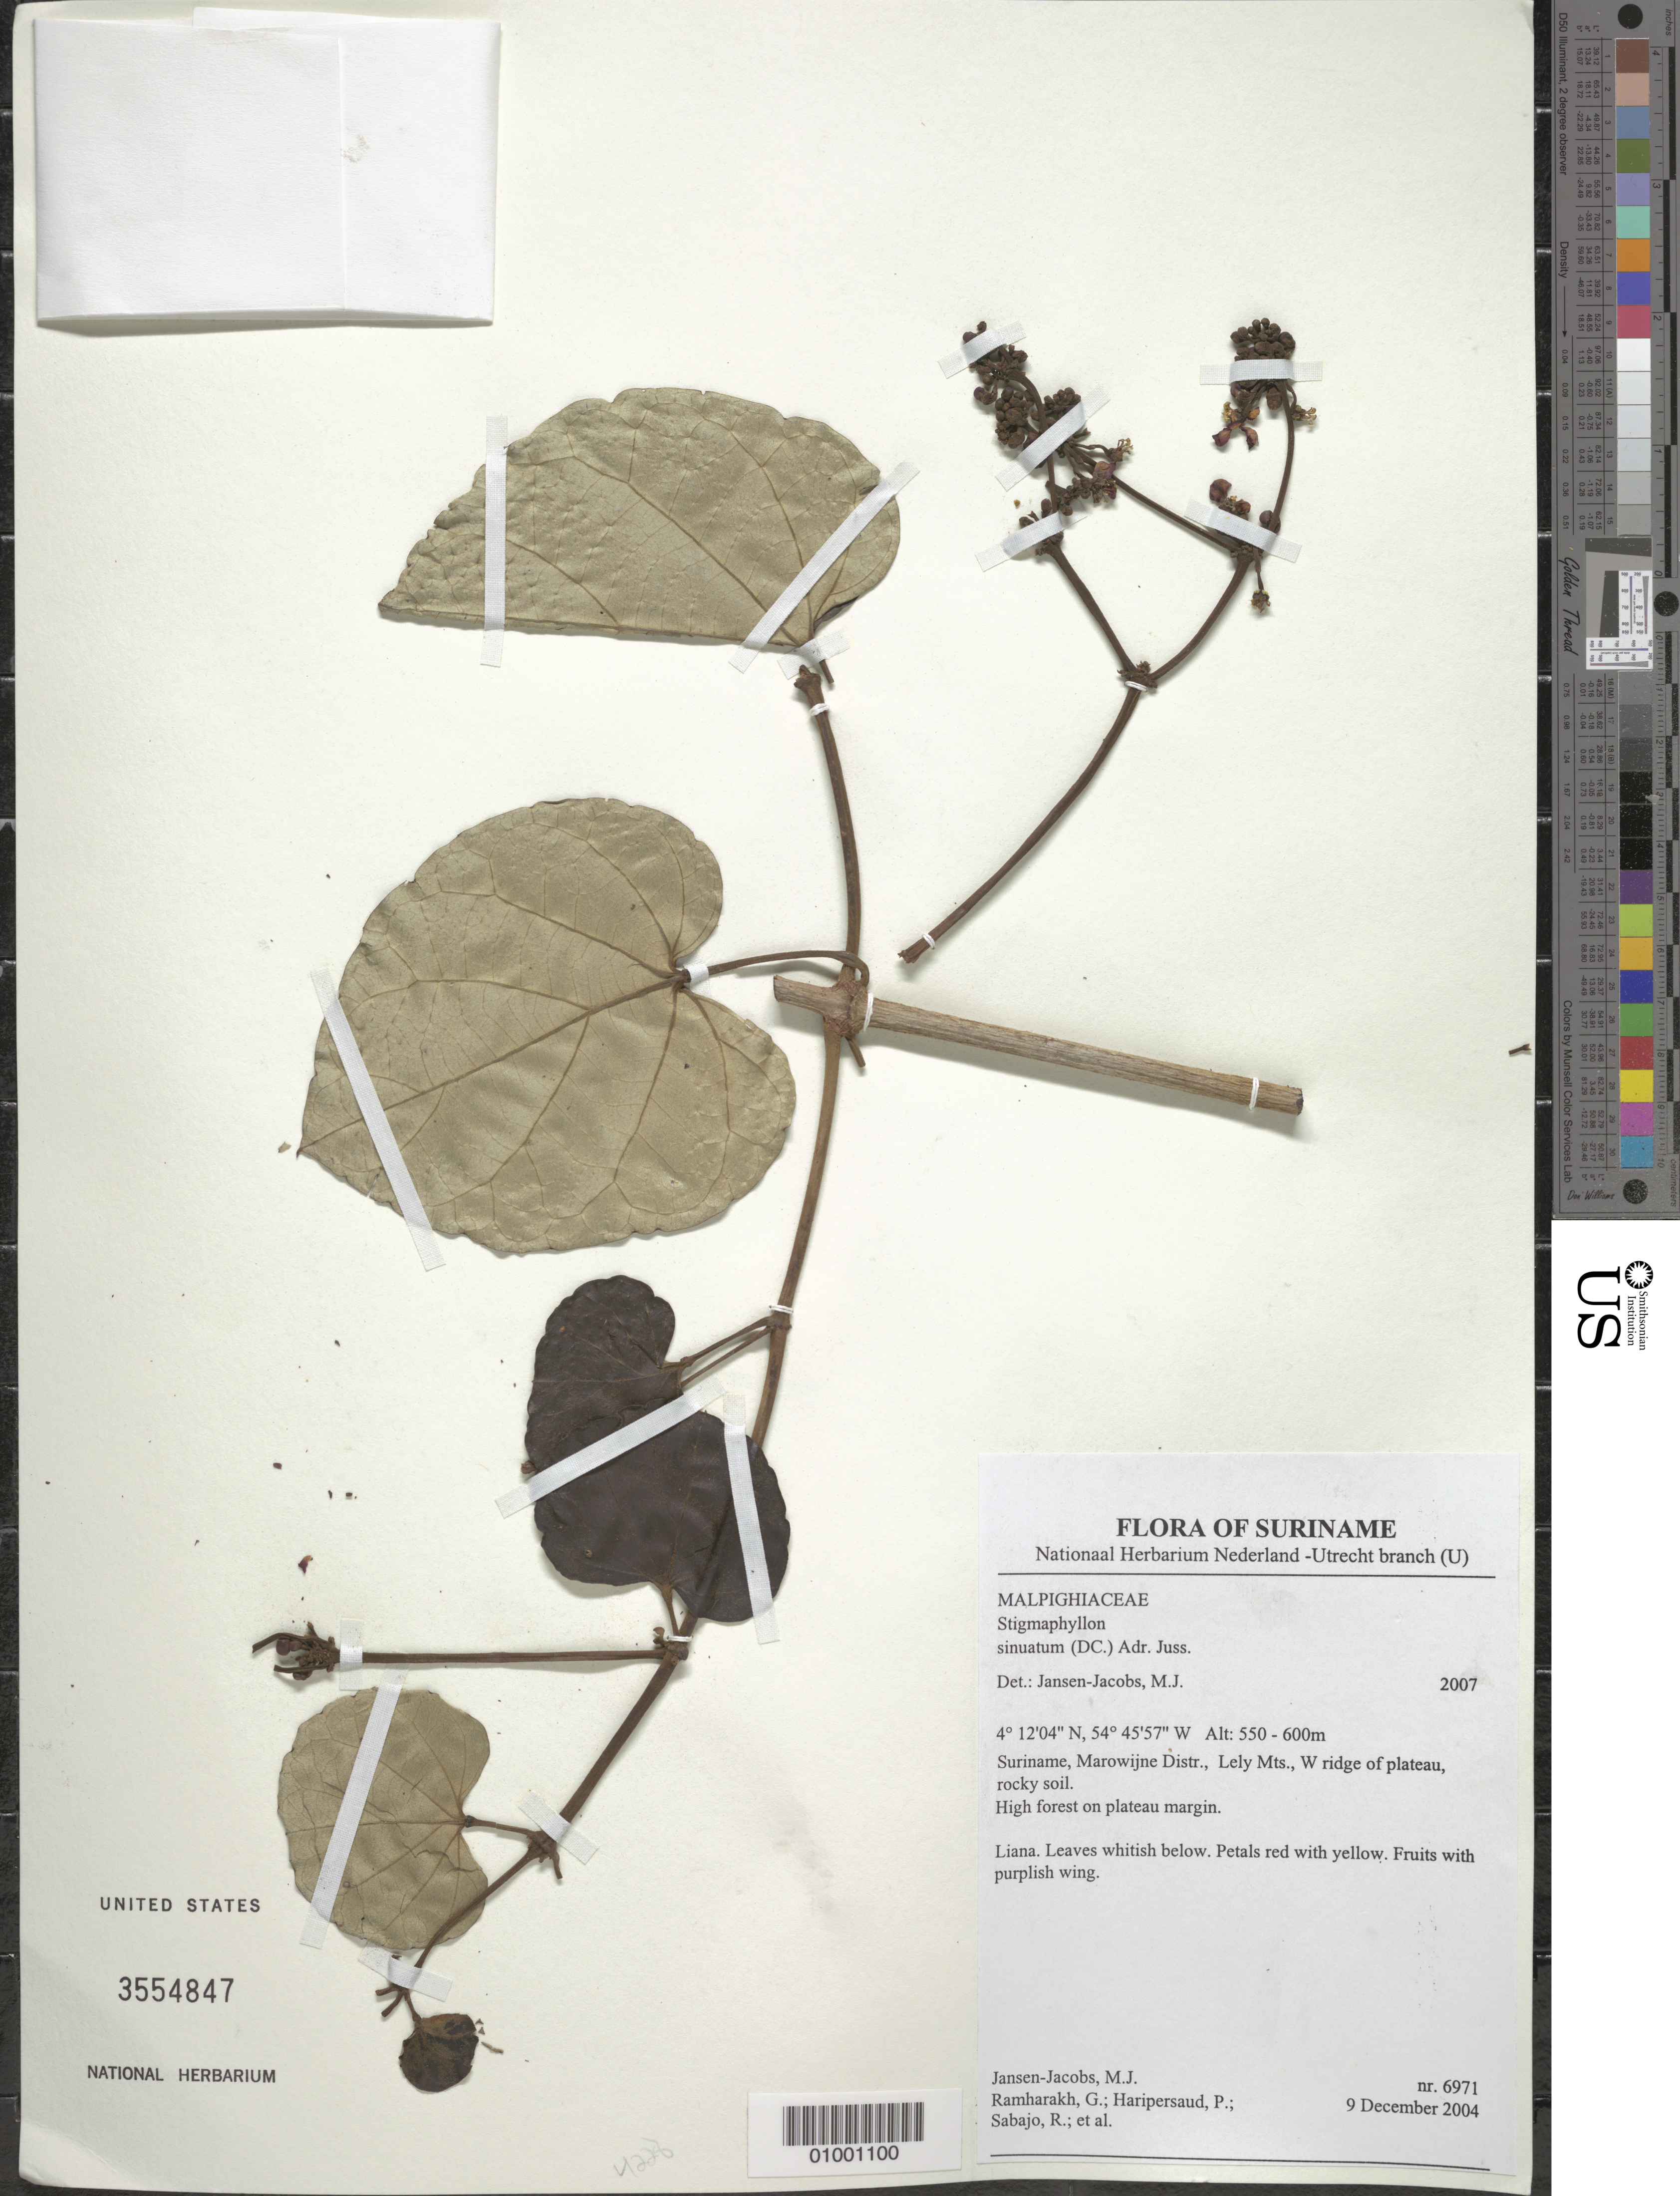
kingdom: Plantae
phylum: Tracheophyta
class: Magnoliopsida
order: Malpighiales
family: Malpighiaceae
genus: Stigmaphyllon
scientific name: Stigmaphyllon sinuatum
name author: (DC.) A. Juss.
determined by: Jansen-Jacobs, M. J., (U), Nationaal Herbarium Nederland, Utrecht University branch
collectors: M. J. Jansen-Jacobs et al.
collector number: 6971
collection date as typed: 9-Dec-04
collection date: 2004-12-09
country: Suriname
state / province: Marowijne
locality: Lely Mts., W ridge of plateau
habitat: Rocky soil High forest on plateau margin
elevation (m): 550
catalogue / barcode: US 3554847